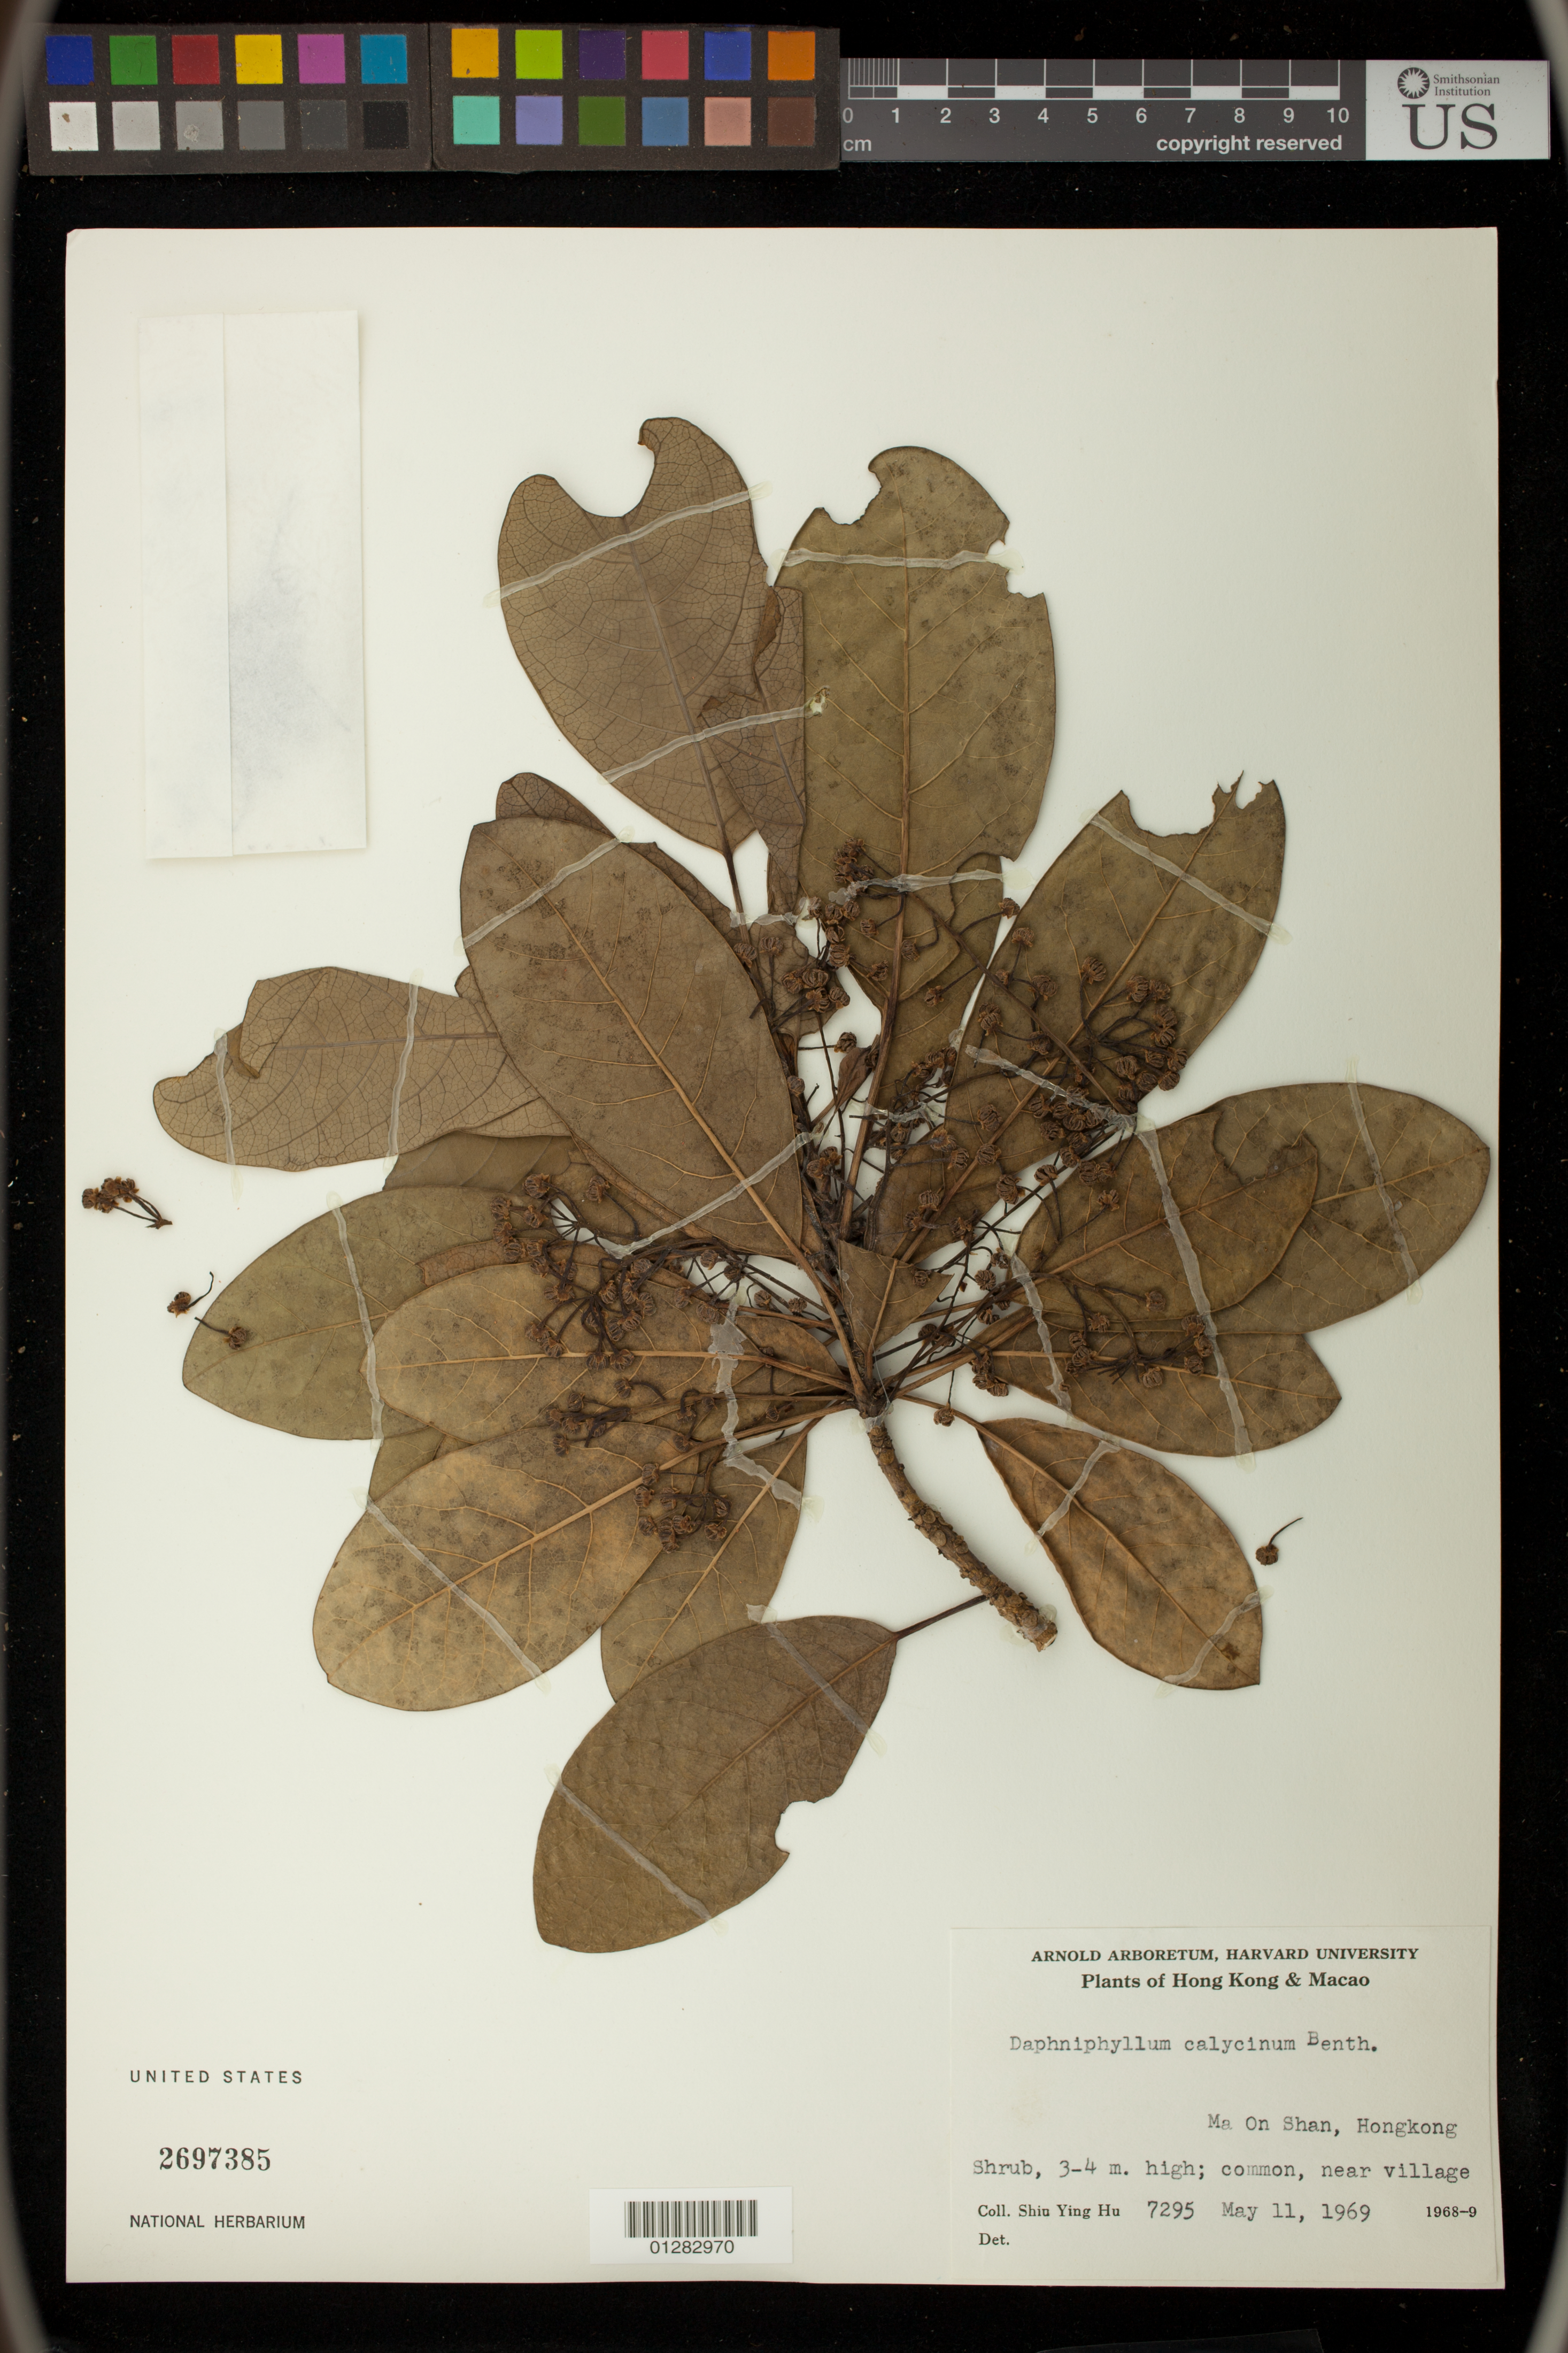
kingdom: Plantae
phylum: Tracheophyta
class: Magnoliopsida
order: Saxifragales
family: Daphniphyllaceae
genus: Daphniphyllum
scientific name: Daphniphyllum calycinum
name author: Benth.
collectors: Y. Shiu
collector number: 7295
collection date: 1969-05-11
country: China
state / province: Hong Kong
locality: Ma On Shan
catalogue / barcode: US 2697385